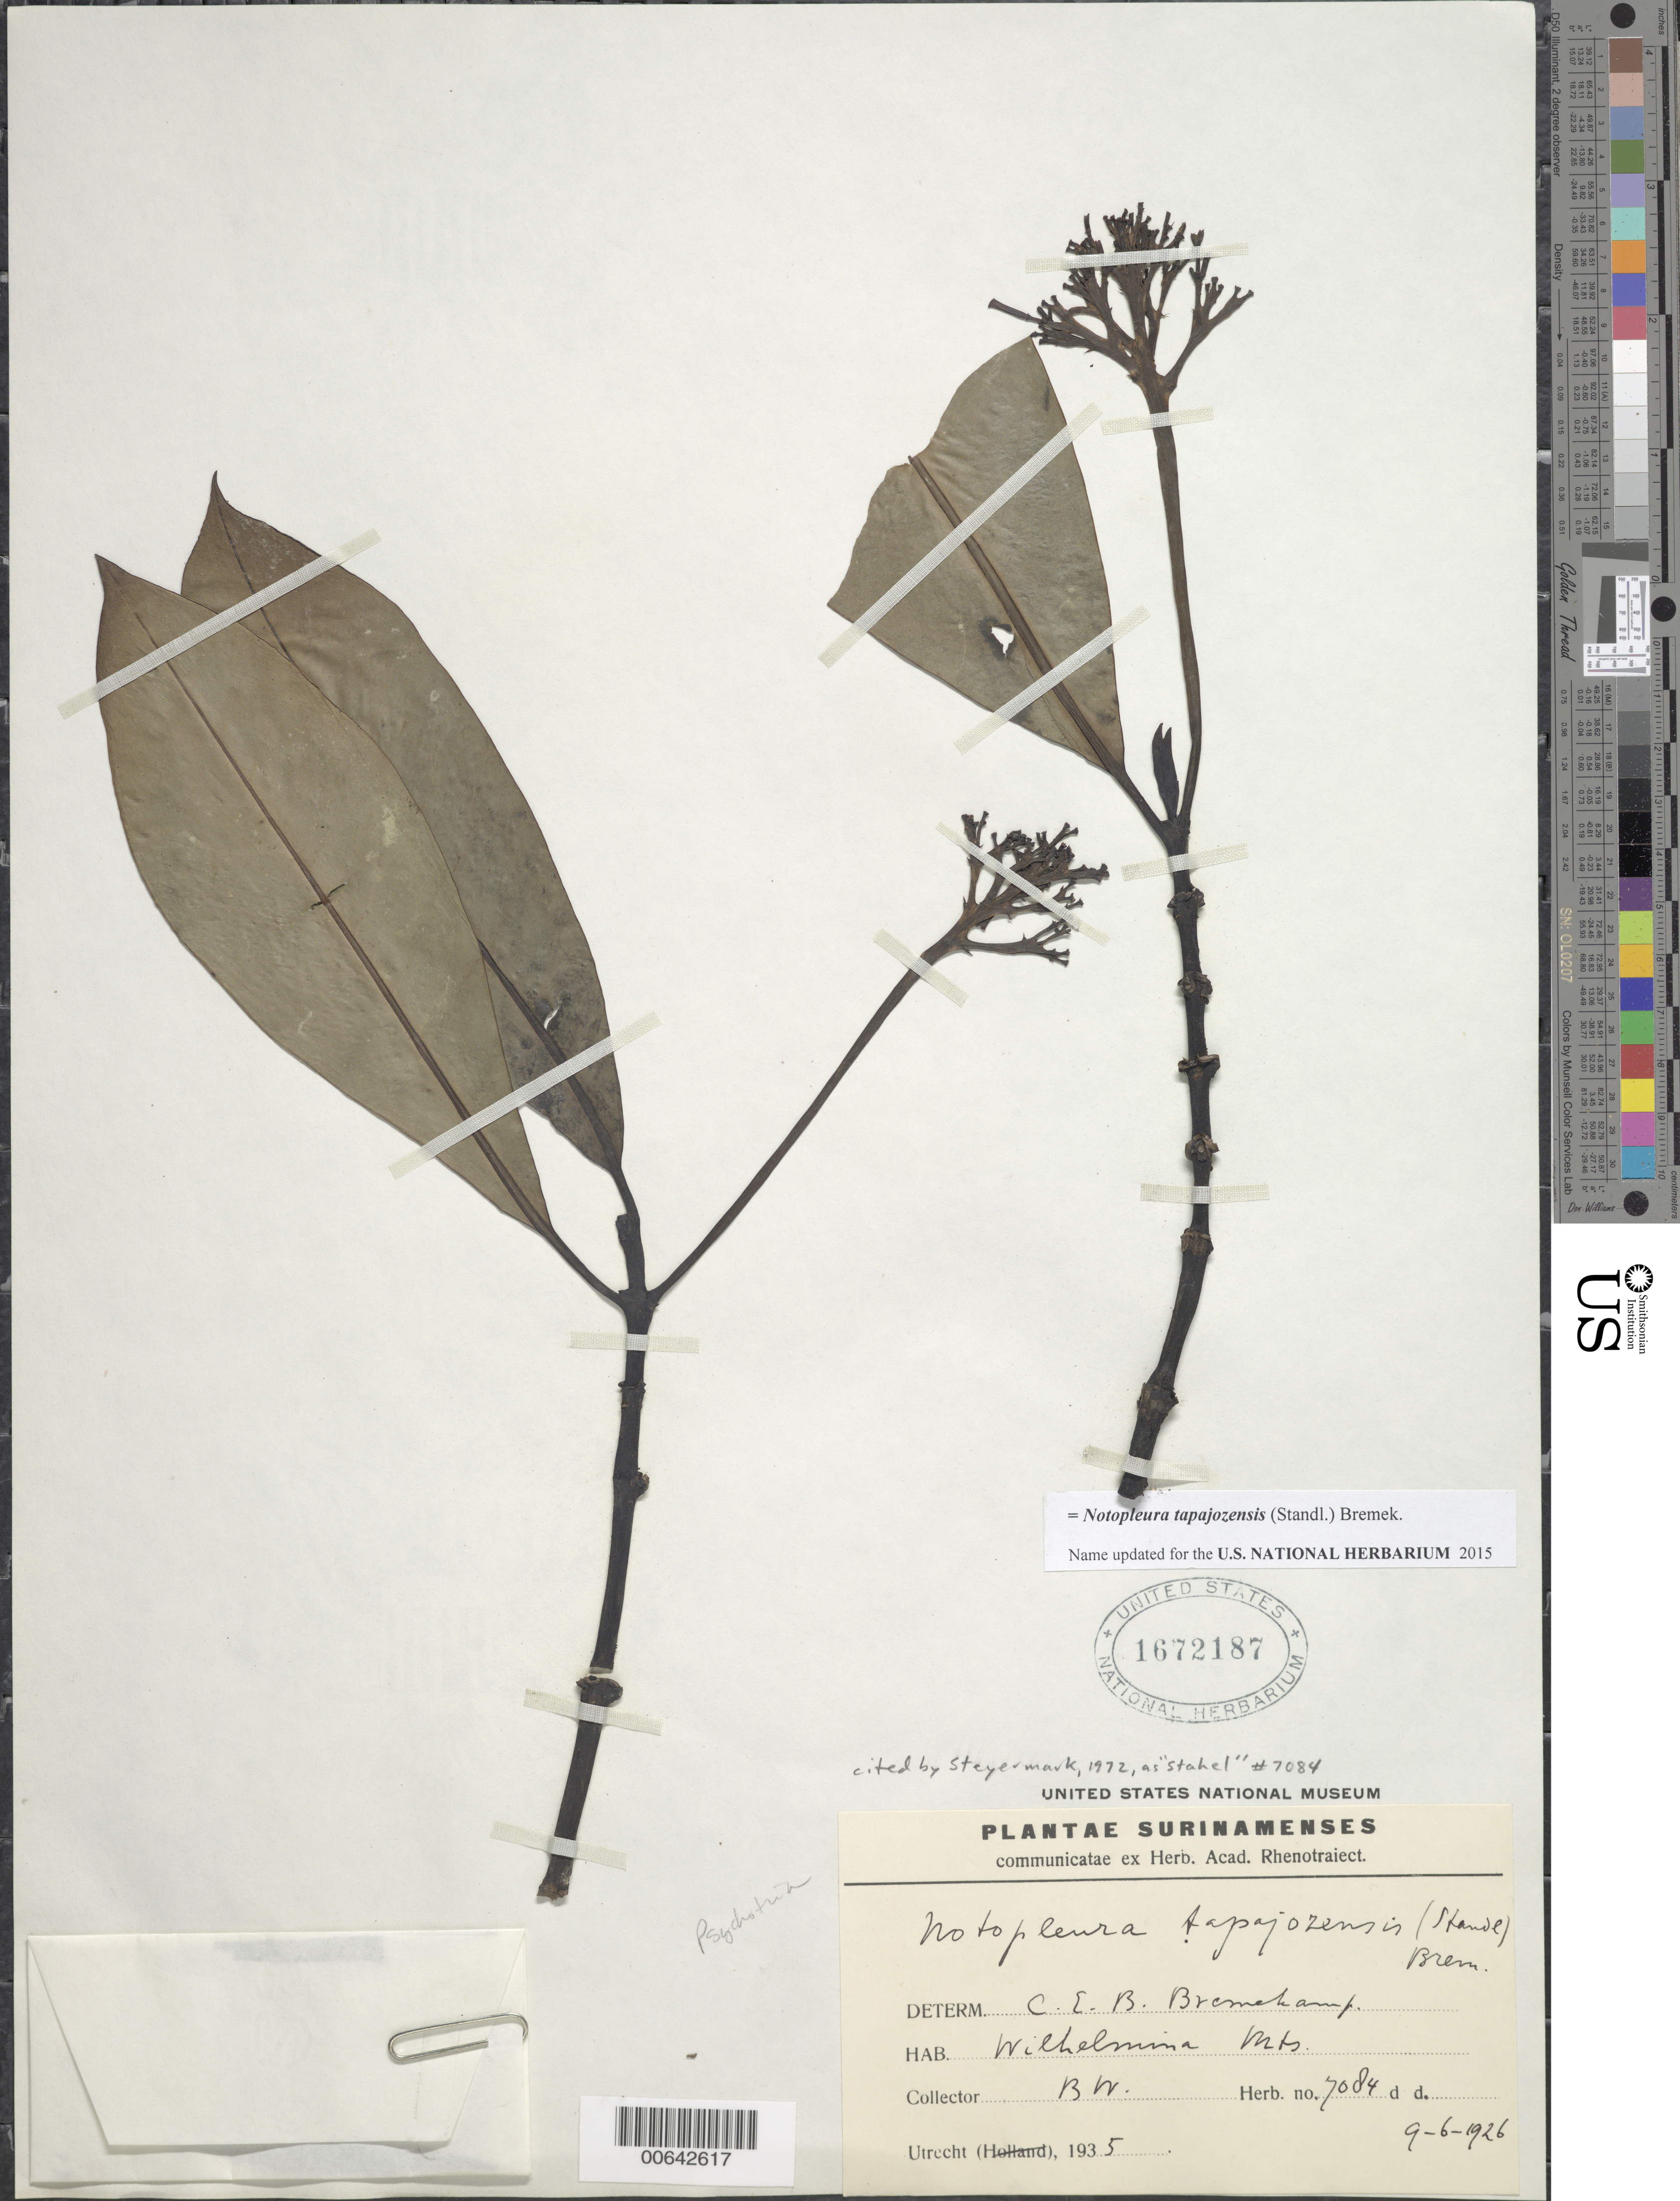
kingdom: Plantae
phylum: Tracheophyta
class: Magnoliopsida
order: Gentianales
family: Rubiaceae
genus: Psychotria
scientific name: Psychotria tapajozensis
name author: Standl.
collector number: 7084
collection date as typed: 9-Jun-26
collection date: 1926-06-09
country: Suriname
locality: Wilhelminagebergte (Wilhelmina Mts.)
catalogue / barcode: US 1672187